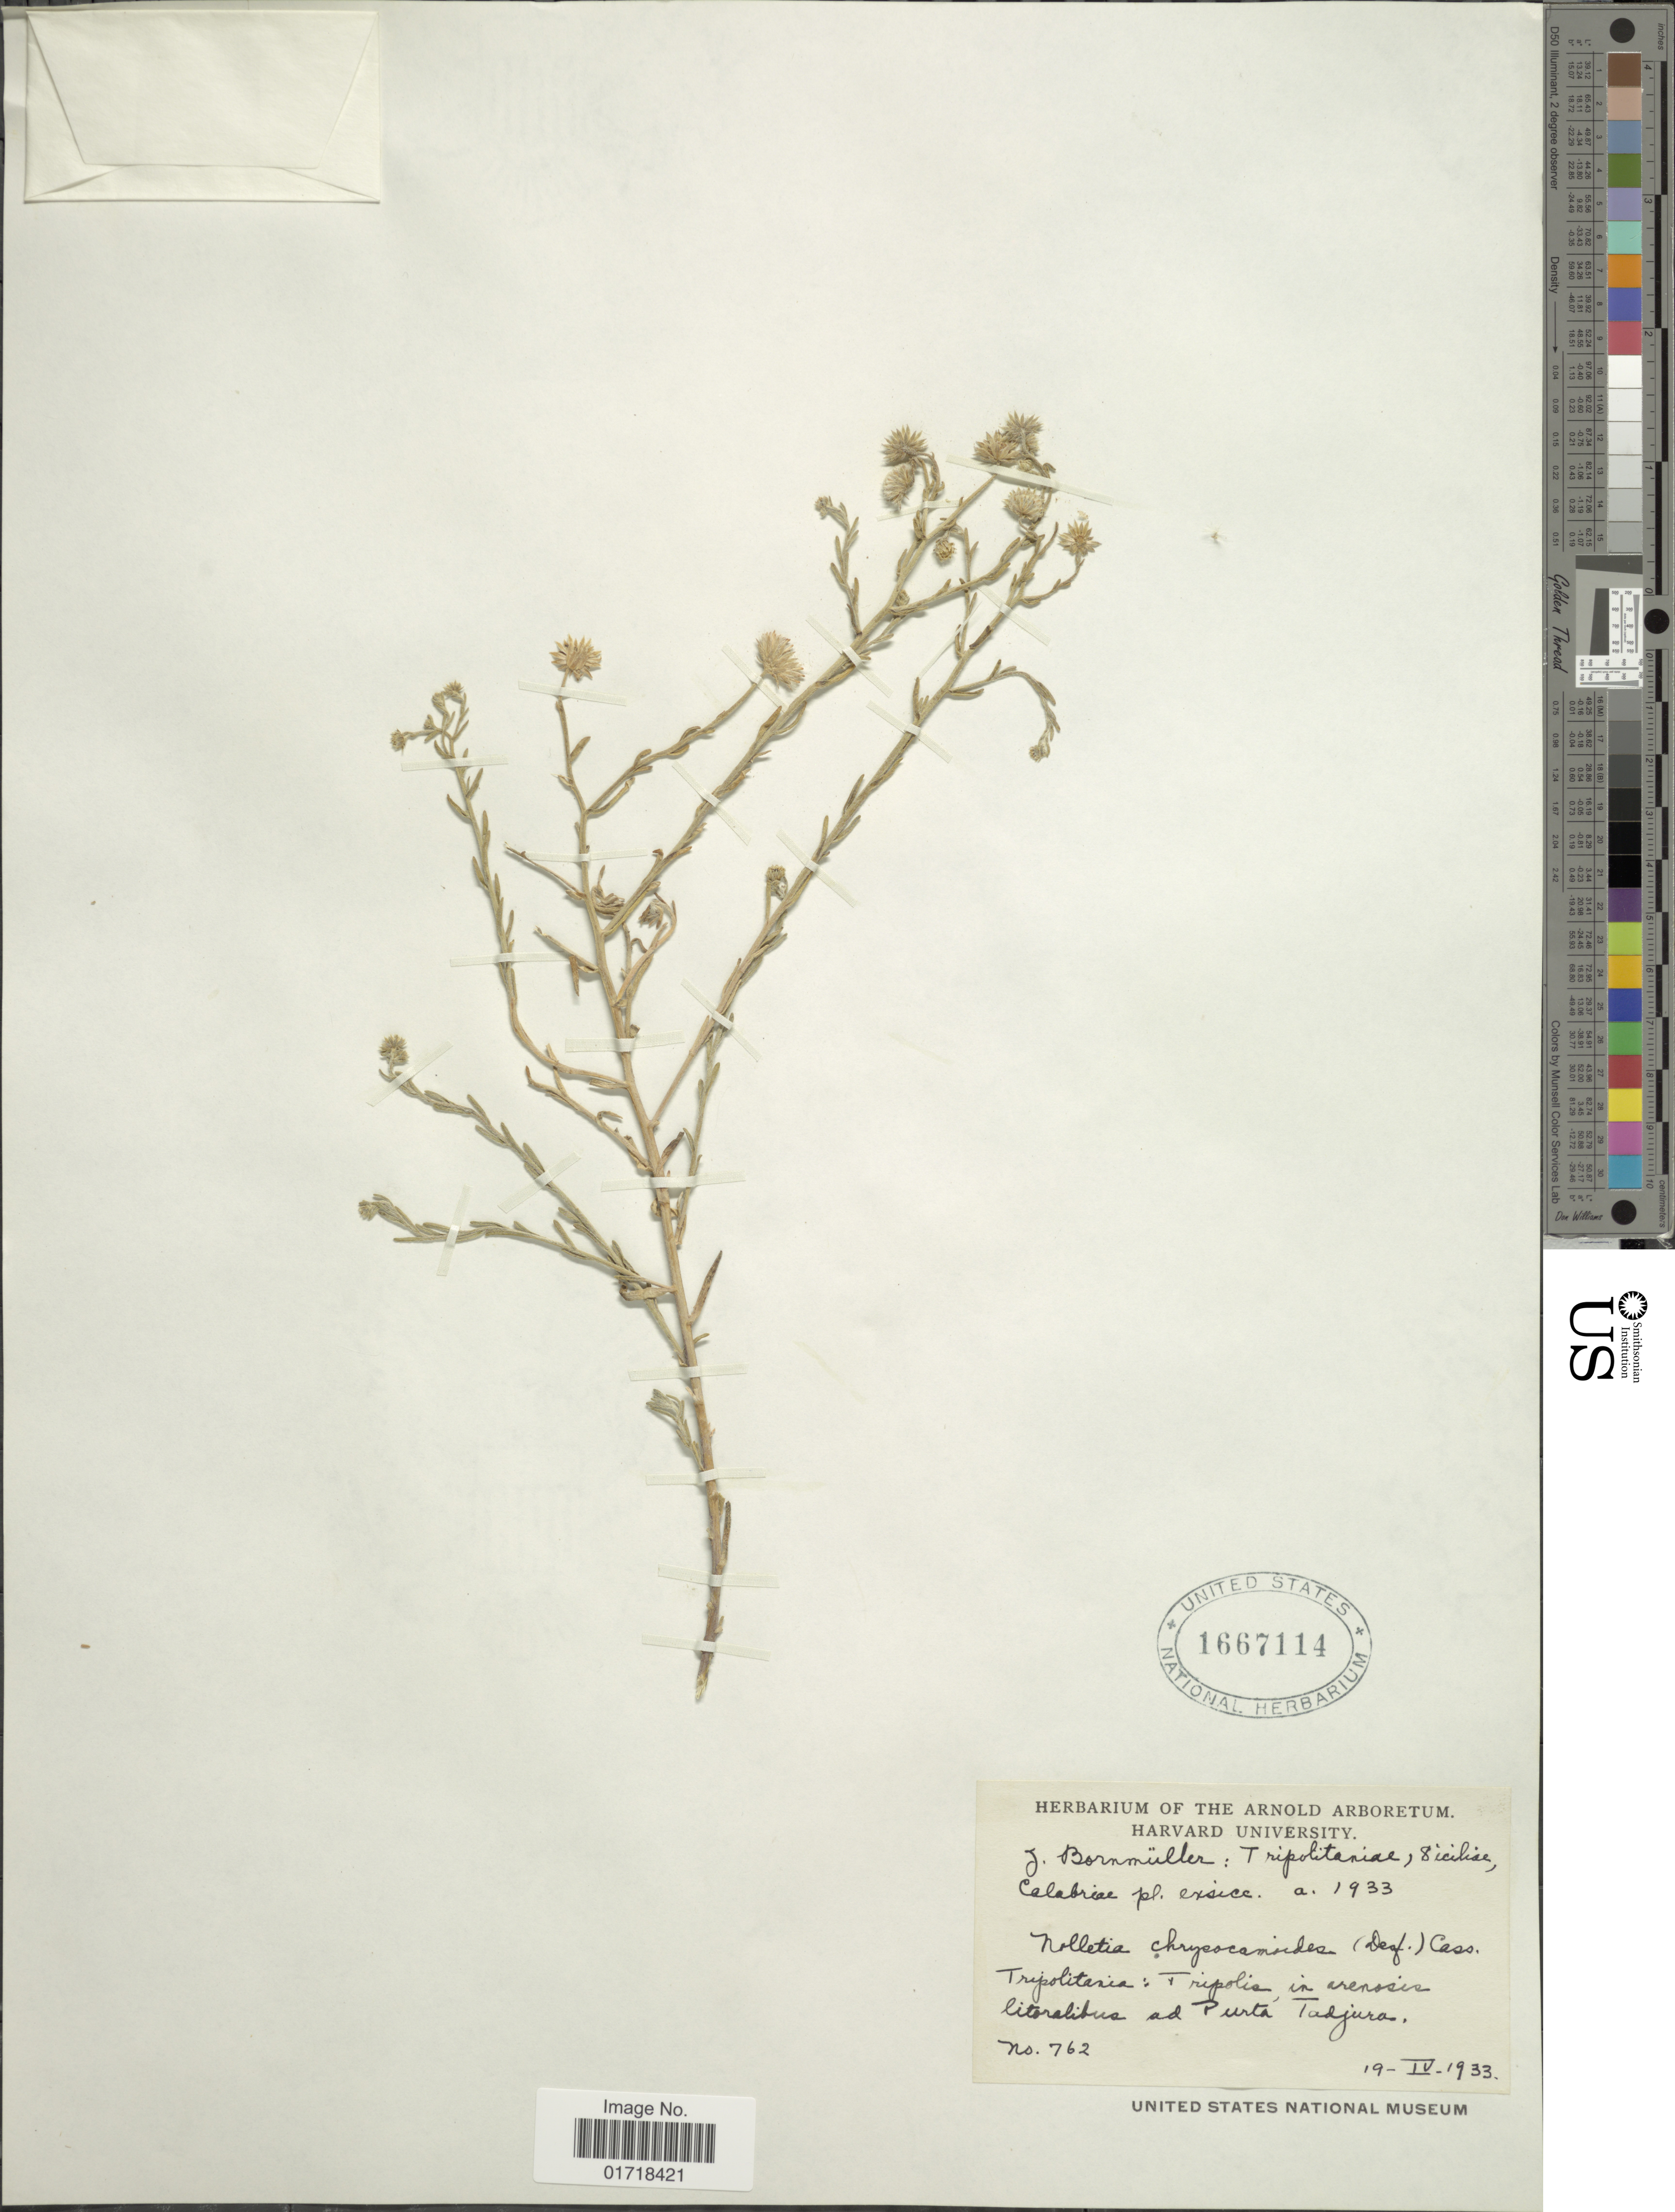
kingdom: Plantae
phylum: Tracheophyta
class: Magnoliopsida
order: Asterales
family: Asteraceae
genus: Nolletia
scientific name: Nolletia chrysocomoides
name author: (Desf.) Cass.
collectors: J. Bornmüller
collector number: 762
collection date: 1933-04-19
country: Libya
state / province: Ţarābulus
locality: Tripolia in arenosis, litoralibus ad Purta Tadjura.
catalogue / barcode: US 1667114